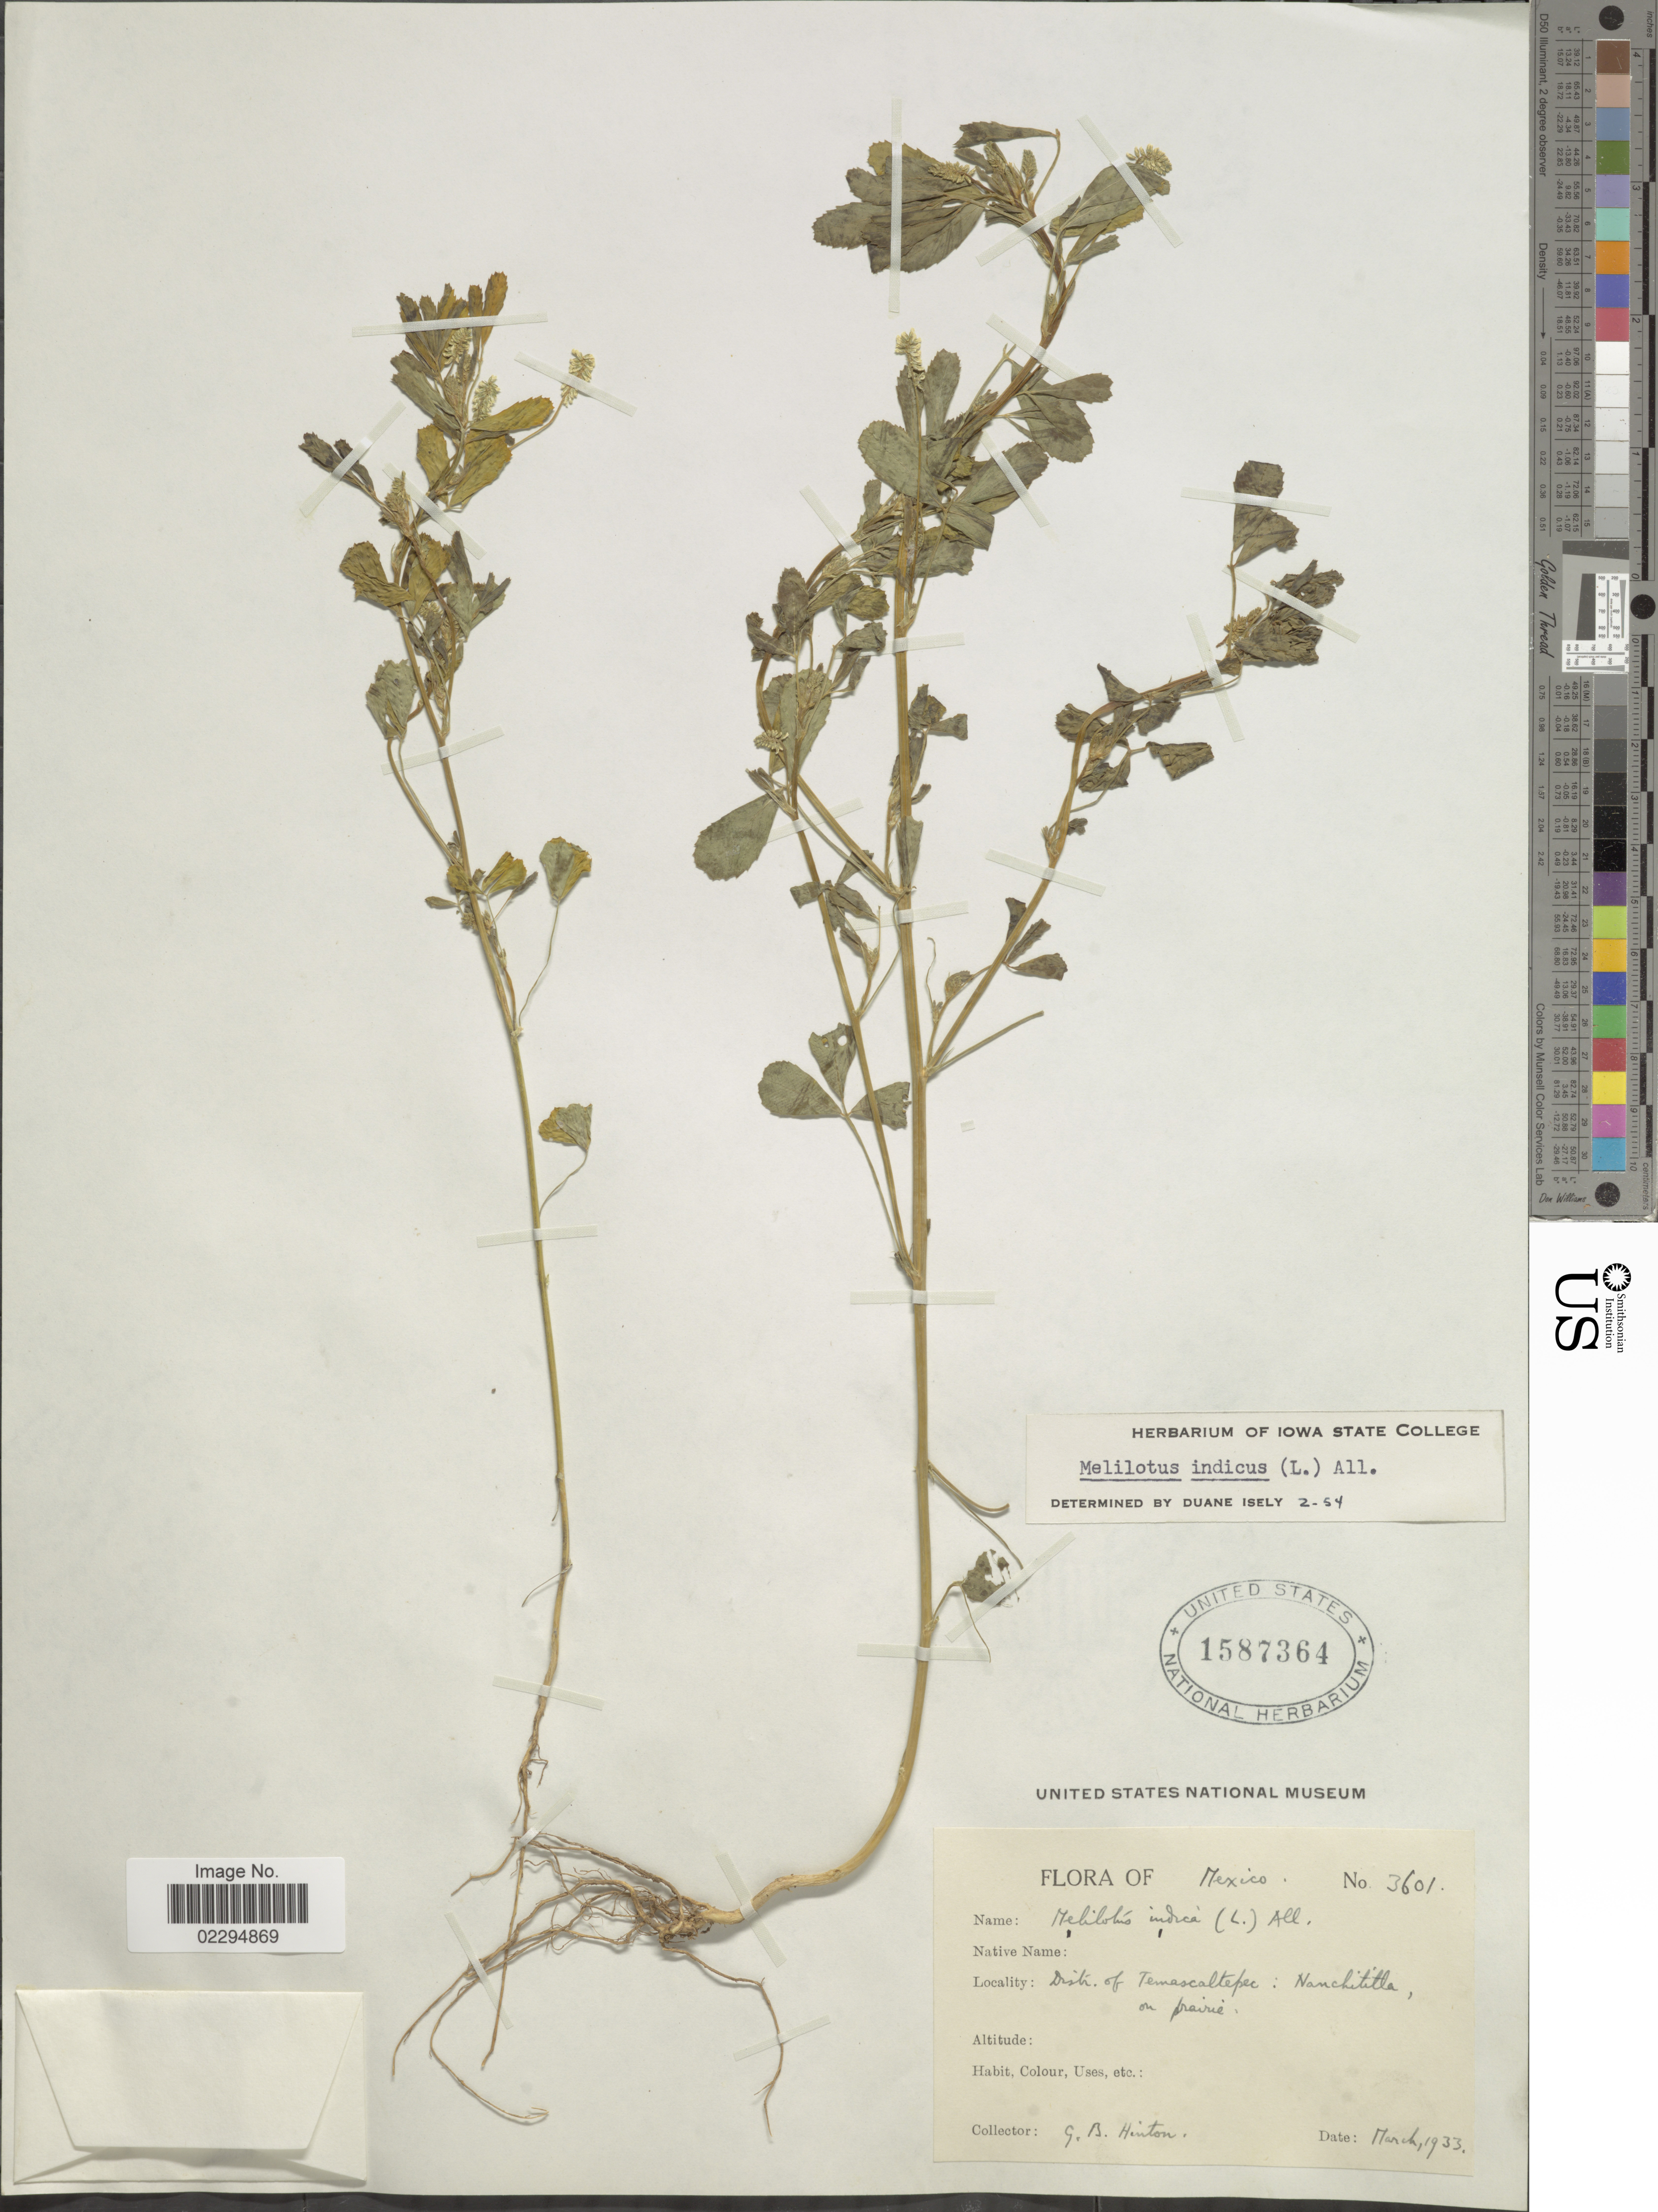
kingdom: Plantae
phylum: Tracheophyta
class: Magnoliopsida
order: Fabales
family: Fabaceae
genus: Melilotus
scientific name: Melilotus indicus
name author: (L.) All.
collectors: G. B. Hinton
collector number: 3601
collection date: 1933-03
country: Mexico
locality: Distr of Temascaltepec: Nanchitilla, on prairie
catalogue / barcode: US 1587364